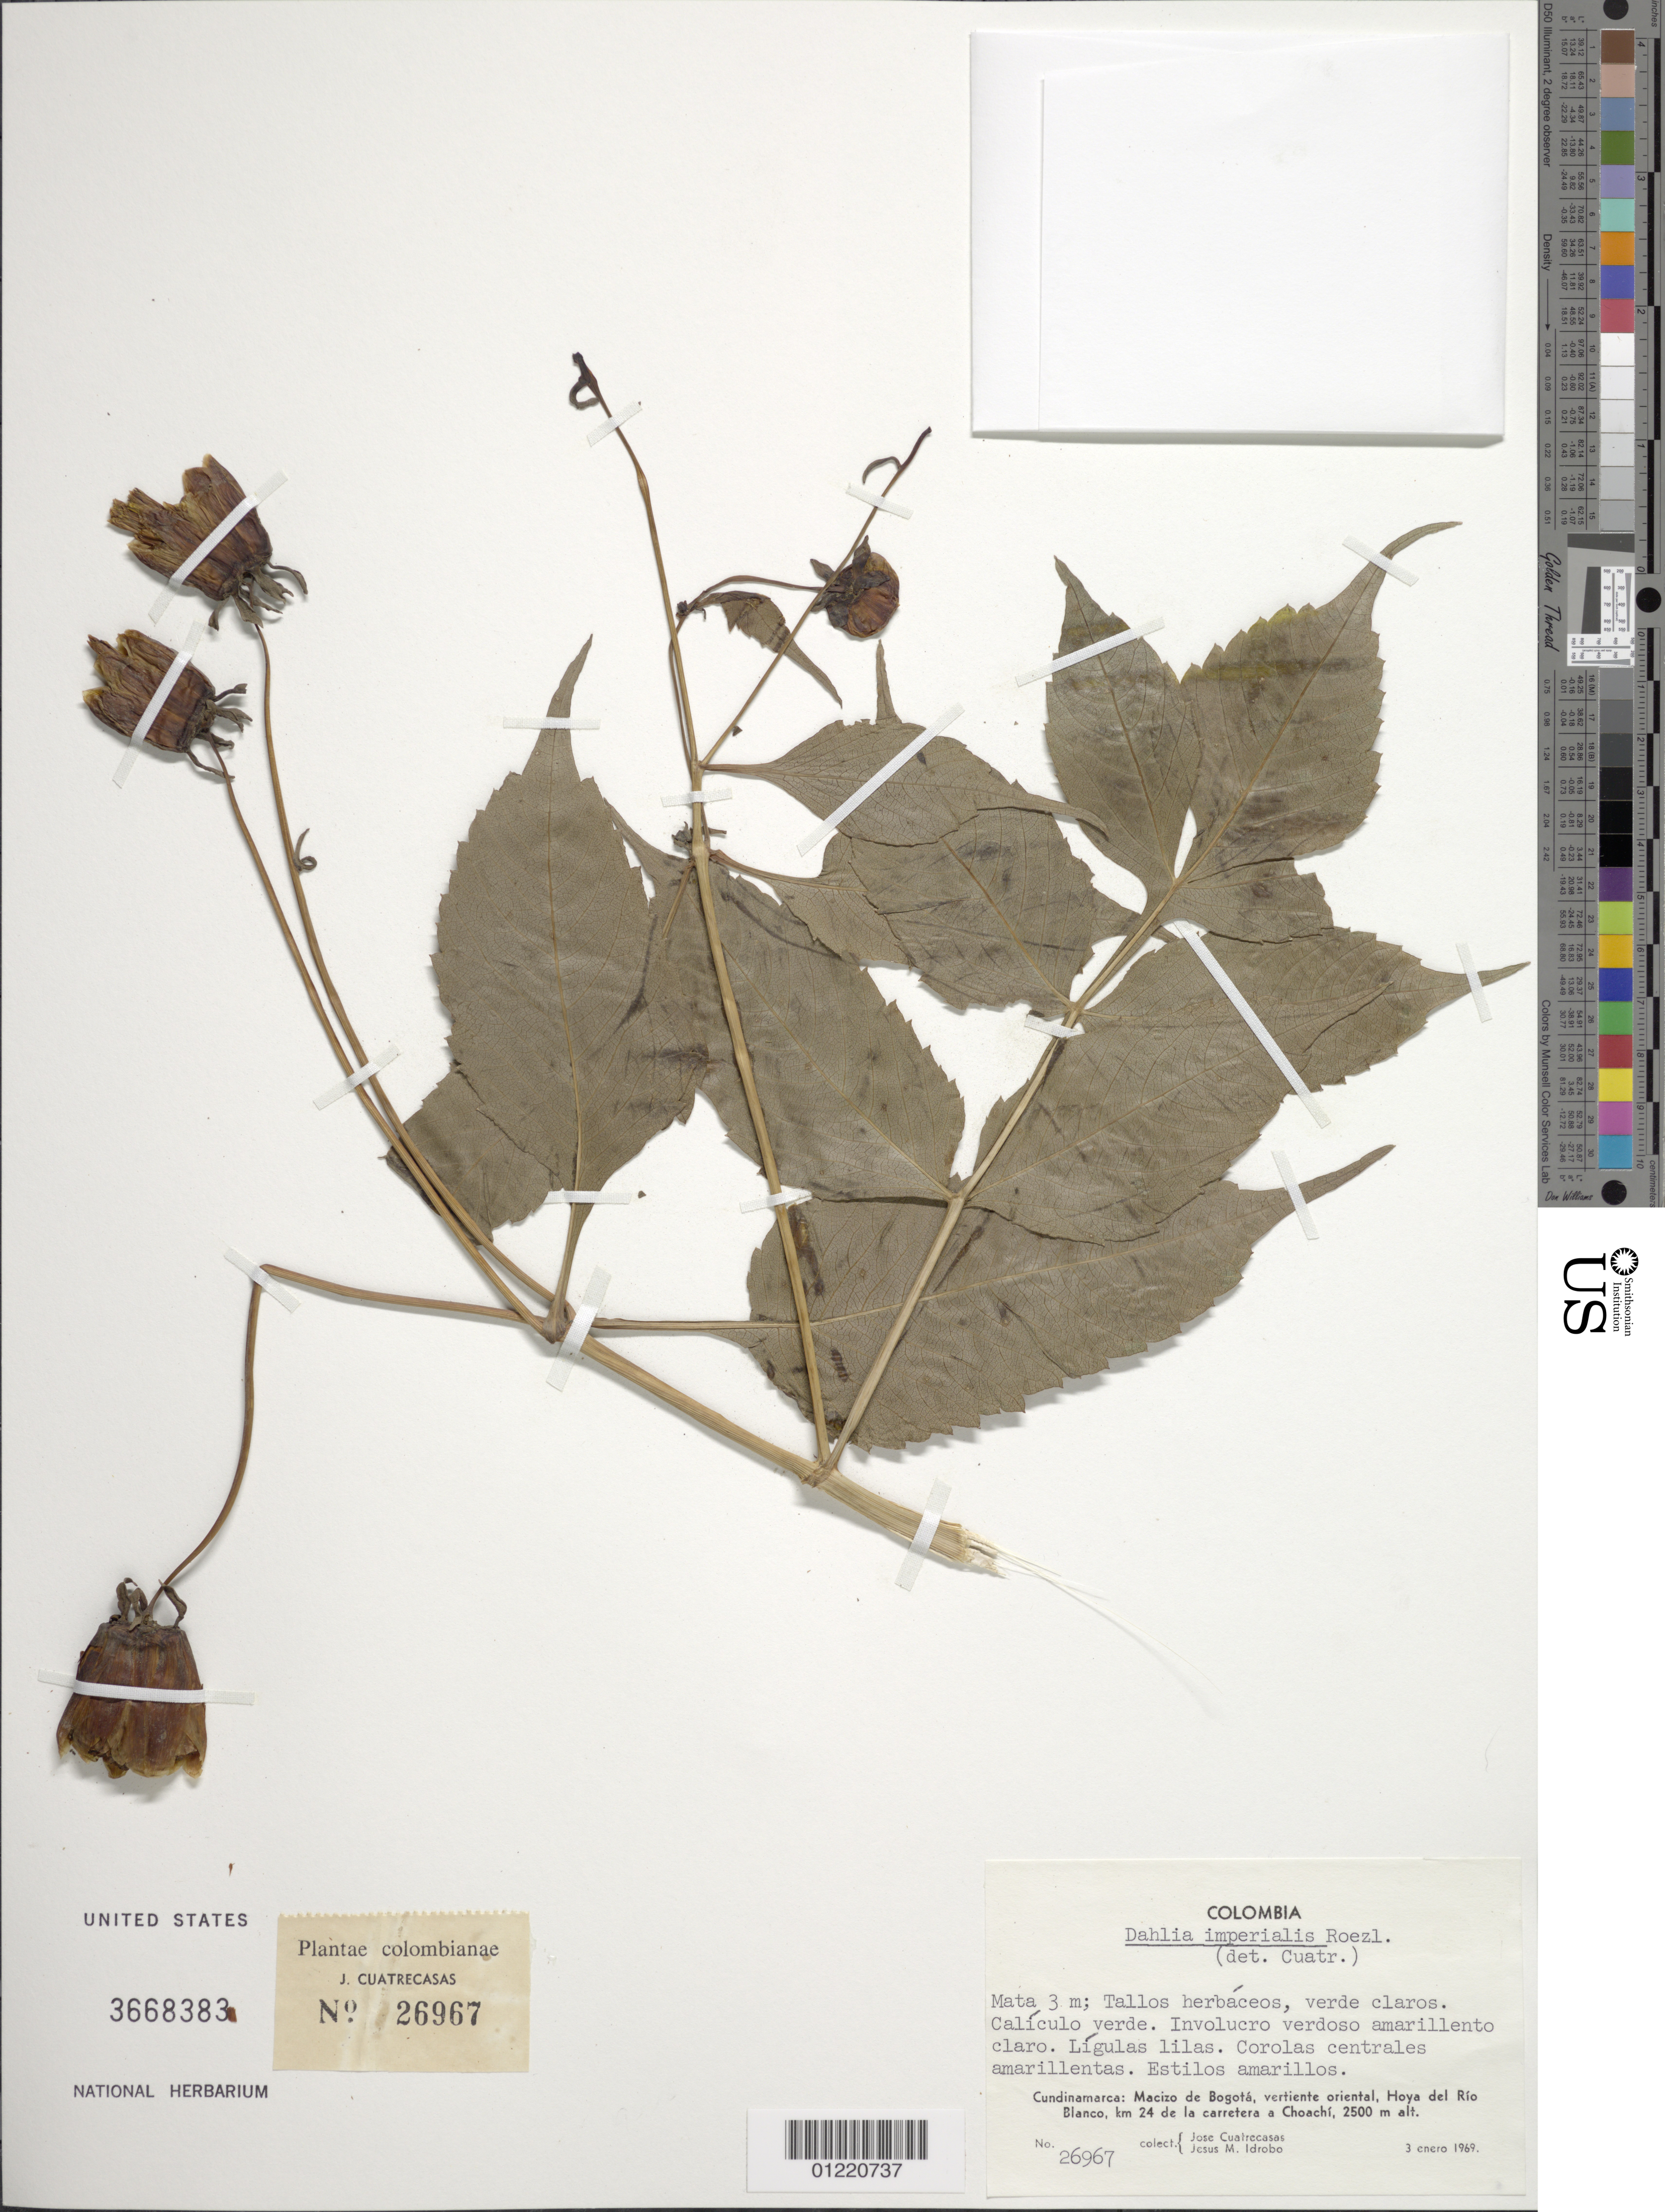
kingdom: Plantae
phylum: Tracheophyta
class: Magnoliopsida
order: Asterales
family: Asteraceae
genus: Dahlia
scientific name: Dahlia imperialis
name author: Roezl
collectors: J. Cuatrecasas & J. M. Idrobo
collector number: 26967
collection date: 1969-01-03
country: Colombia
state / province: Cundinamarca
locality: Macizo de Bogota, vertiente oriental, Hoya del Rio Blanco, km 24 de la carretera a Choachi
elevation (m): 2500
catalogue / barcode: US 3668383